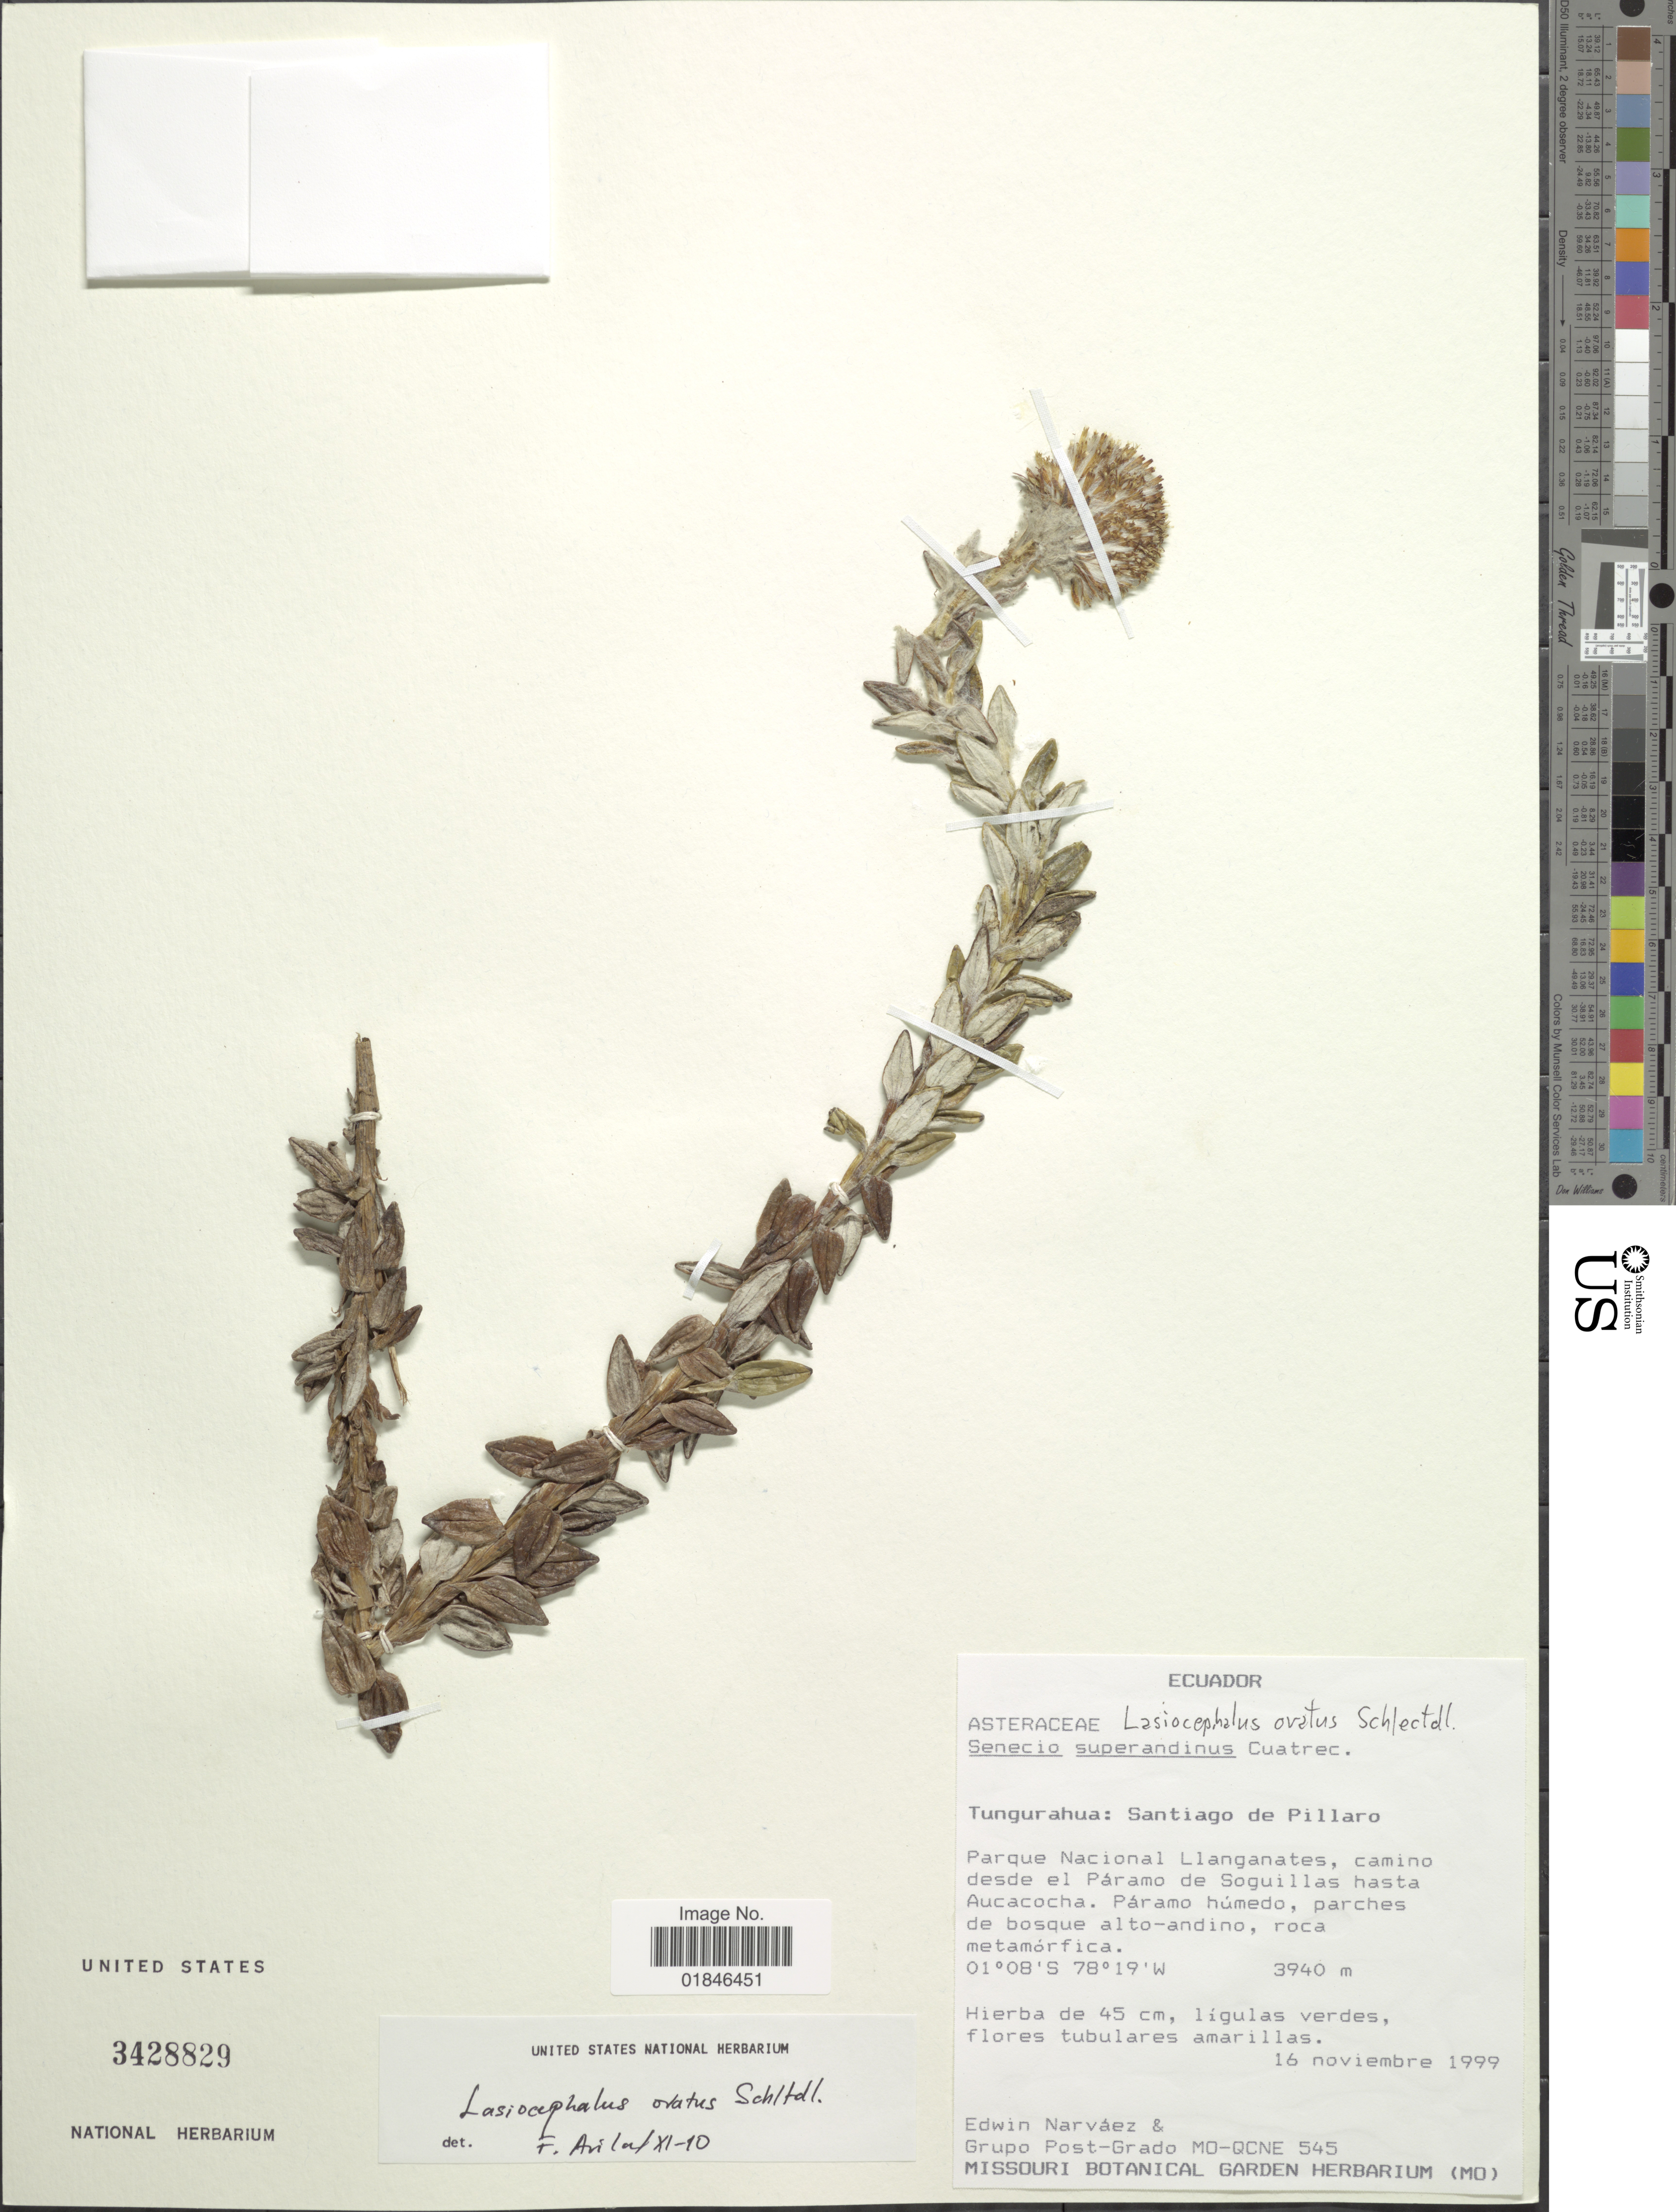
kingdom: Plantae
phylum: Tracheophyta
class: Magnoliopsida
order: Asterales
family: Asteraceae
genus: Senecio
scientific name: Senecio superandinus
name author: Cuatrec.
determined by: Salomon, Luciana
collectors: E. Narváez & Grupo Post-Grado MO-QCNE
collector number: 545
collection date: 1999-11-16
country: Ecuador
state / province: Tungurahua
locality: Tungurahua: Santiago de Pillaro, Parque nacional Llanganates, camino desde el Paramo de Soguillas hasta Aucacocha.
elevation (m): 3940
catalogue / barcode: US 3428829